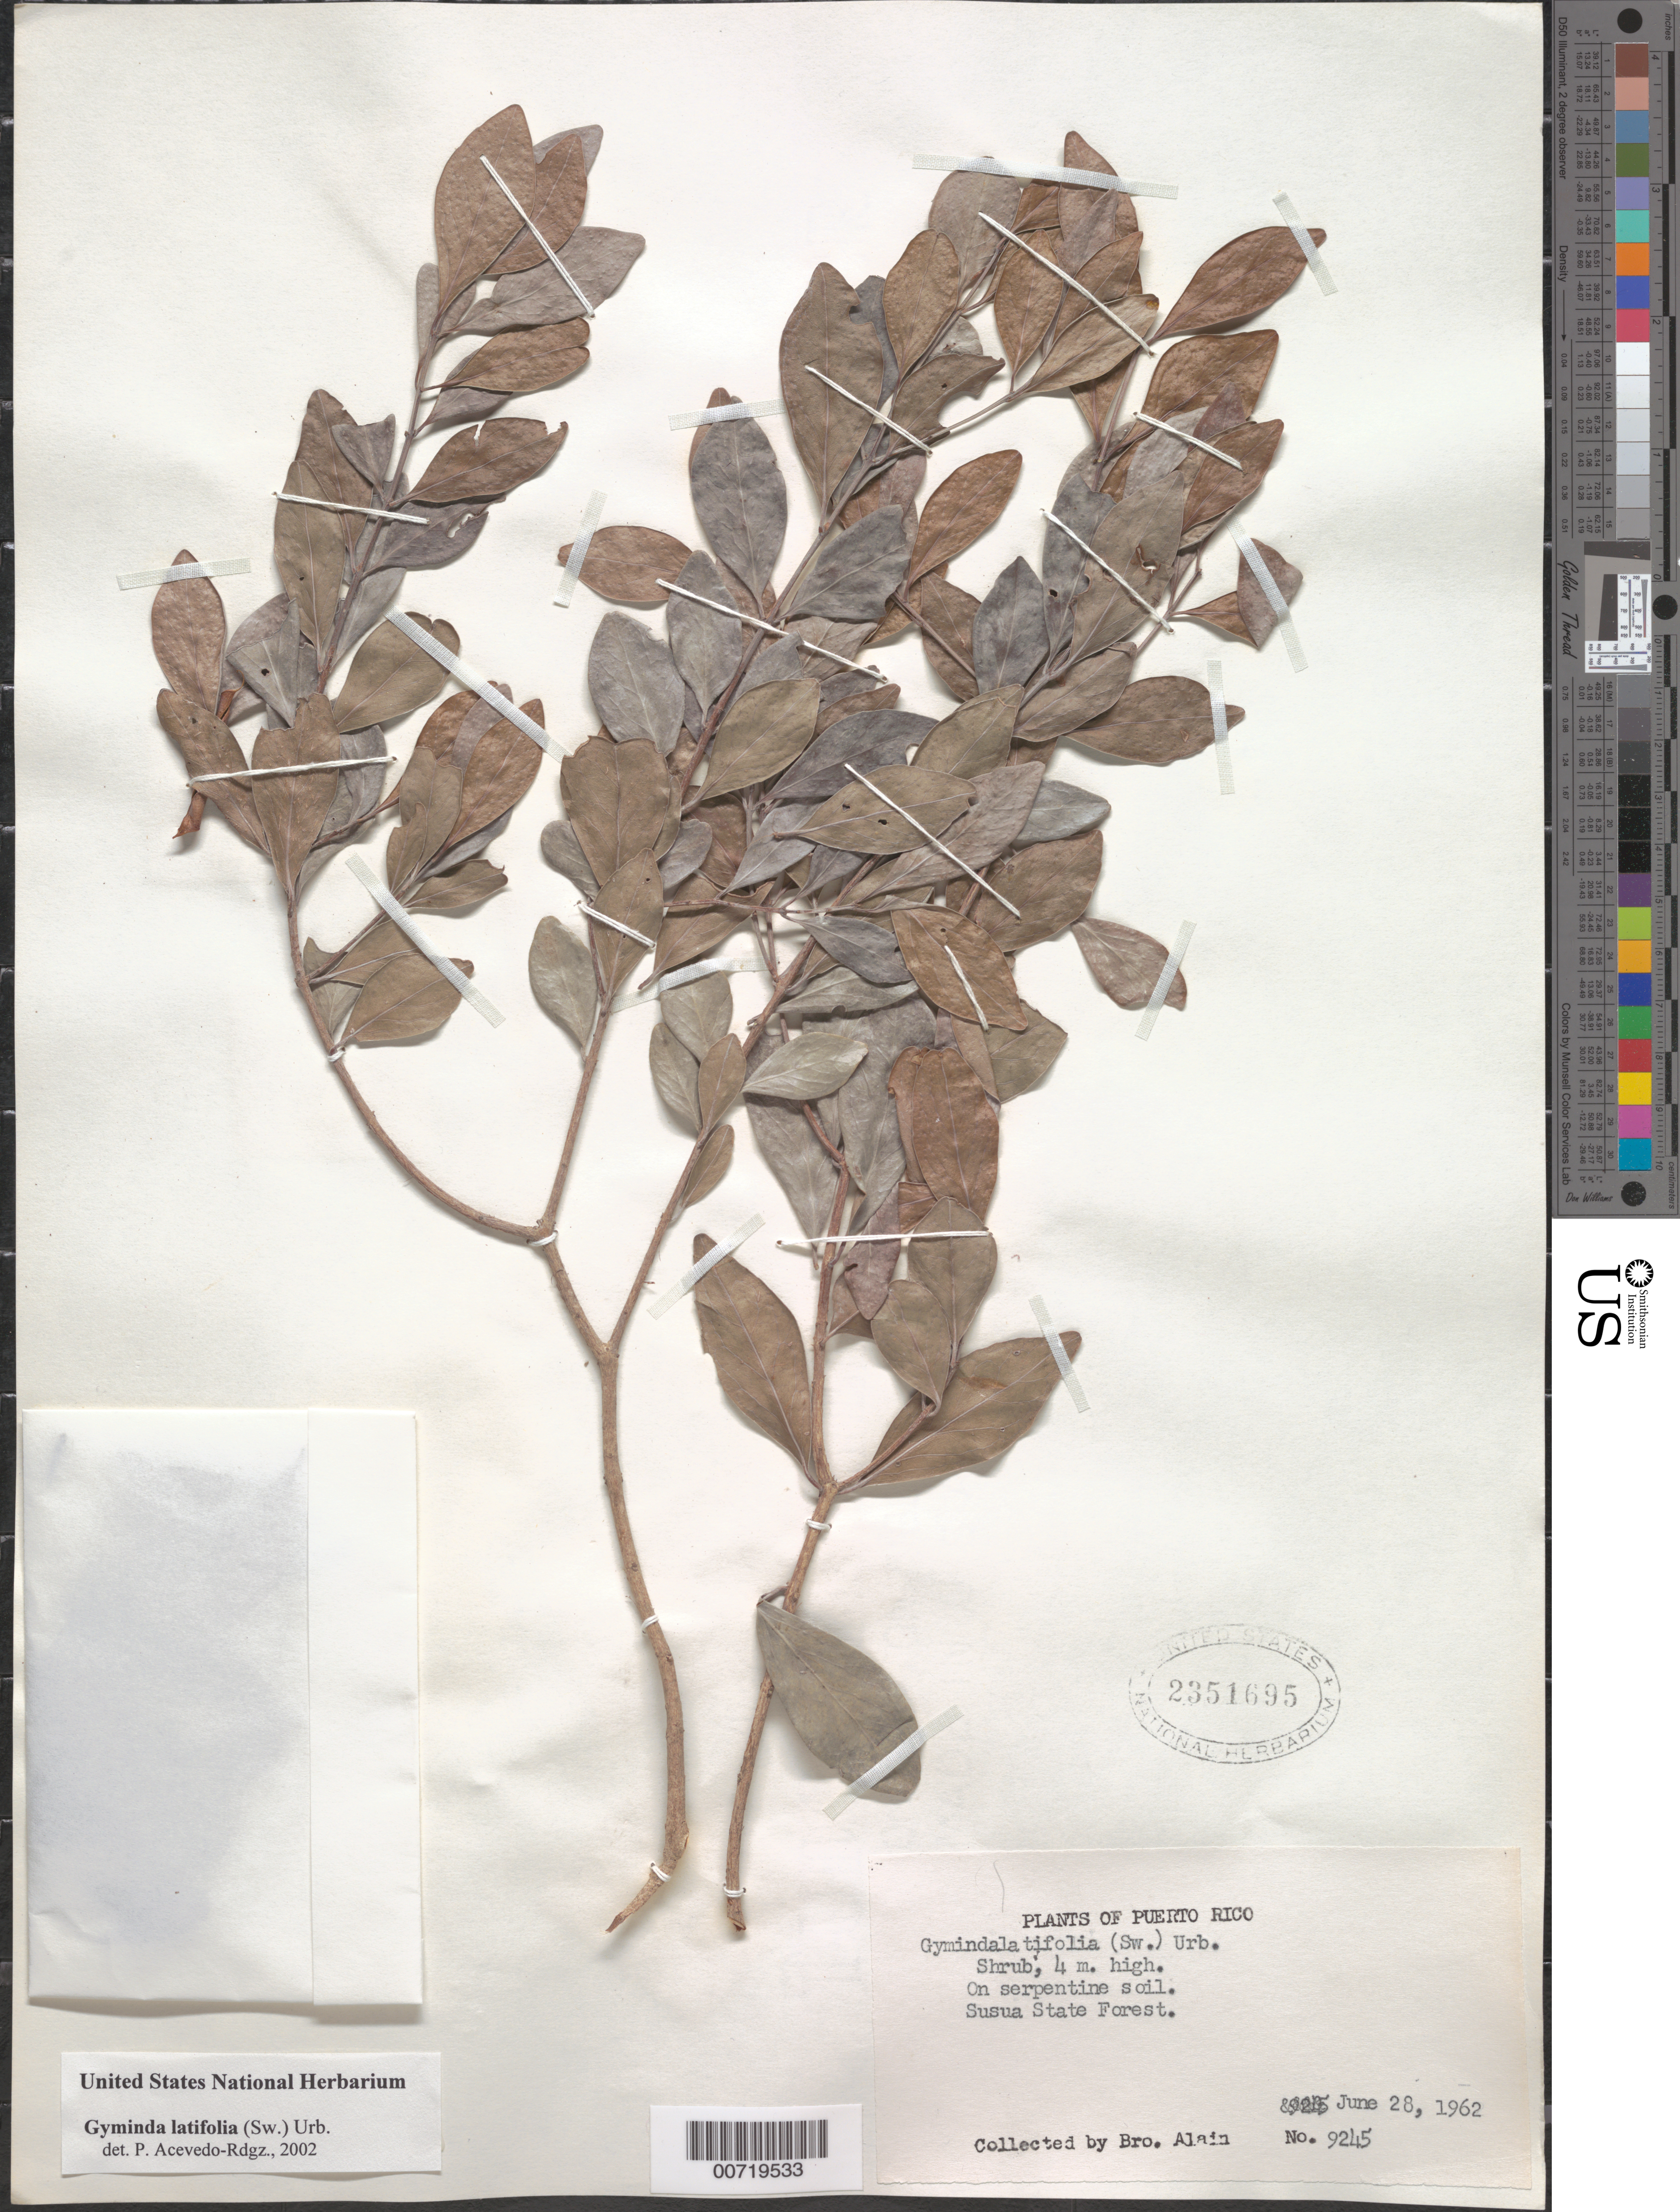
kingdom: Plantae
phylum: Tracheophyta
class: Magnoliopsida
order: Celastrales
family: Celastraceae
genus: Gyminda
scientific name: Gyminda latifolia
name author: (Sw.) Urb.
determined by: Acevedo-Rodríguez, P., (BOT), Smithsonian Institution - National Museum of Natural History (UNITED STATES)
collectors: A. H. Liogier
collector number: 9245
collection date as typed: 28 Jun 1962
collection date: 1962-06-28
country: Puerto Rico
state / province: Yauco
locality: Susua State Forest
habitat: Serpentine soil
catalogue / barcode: US 2351695